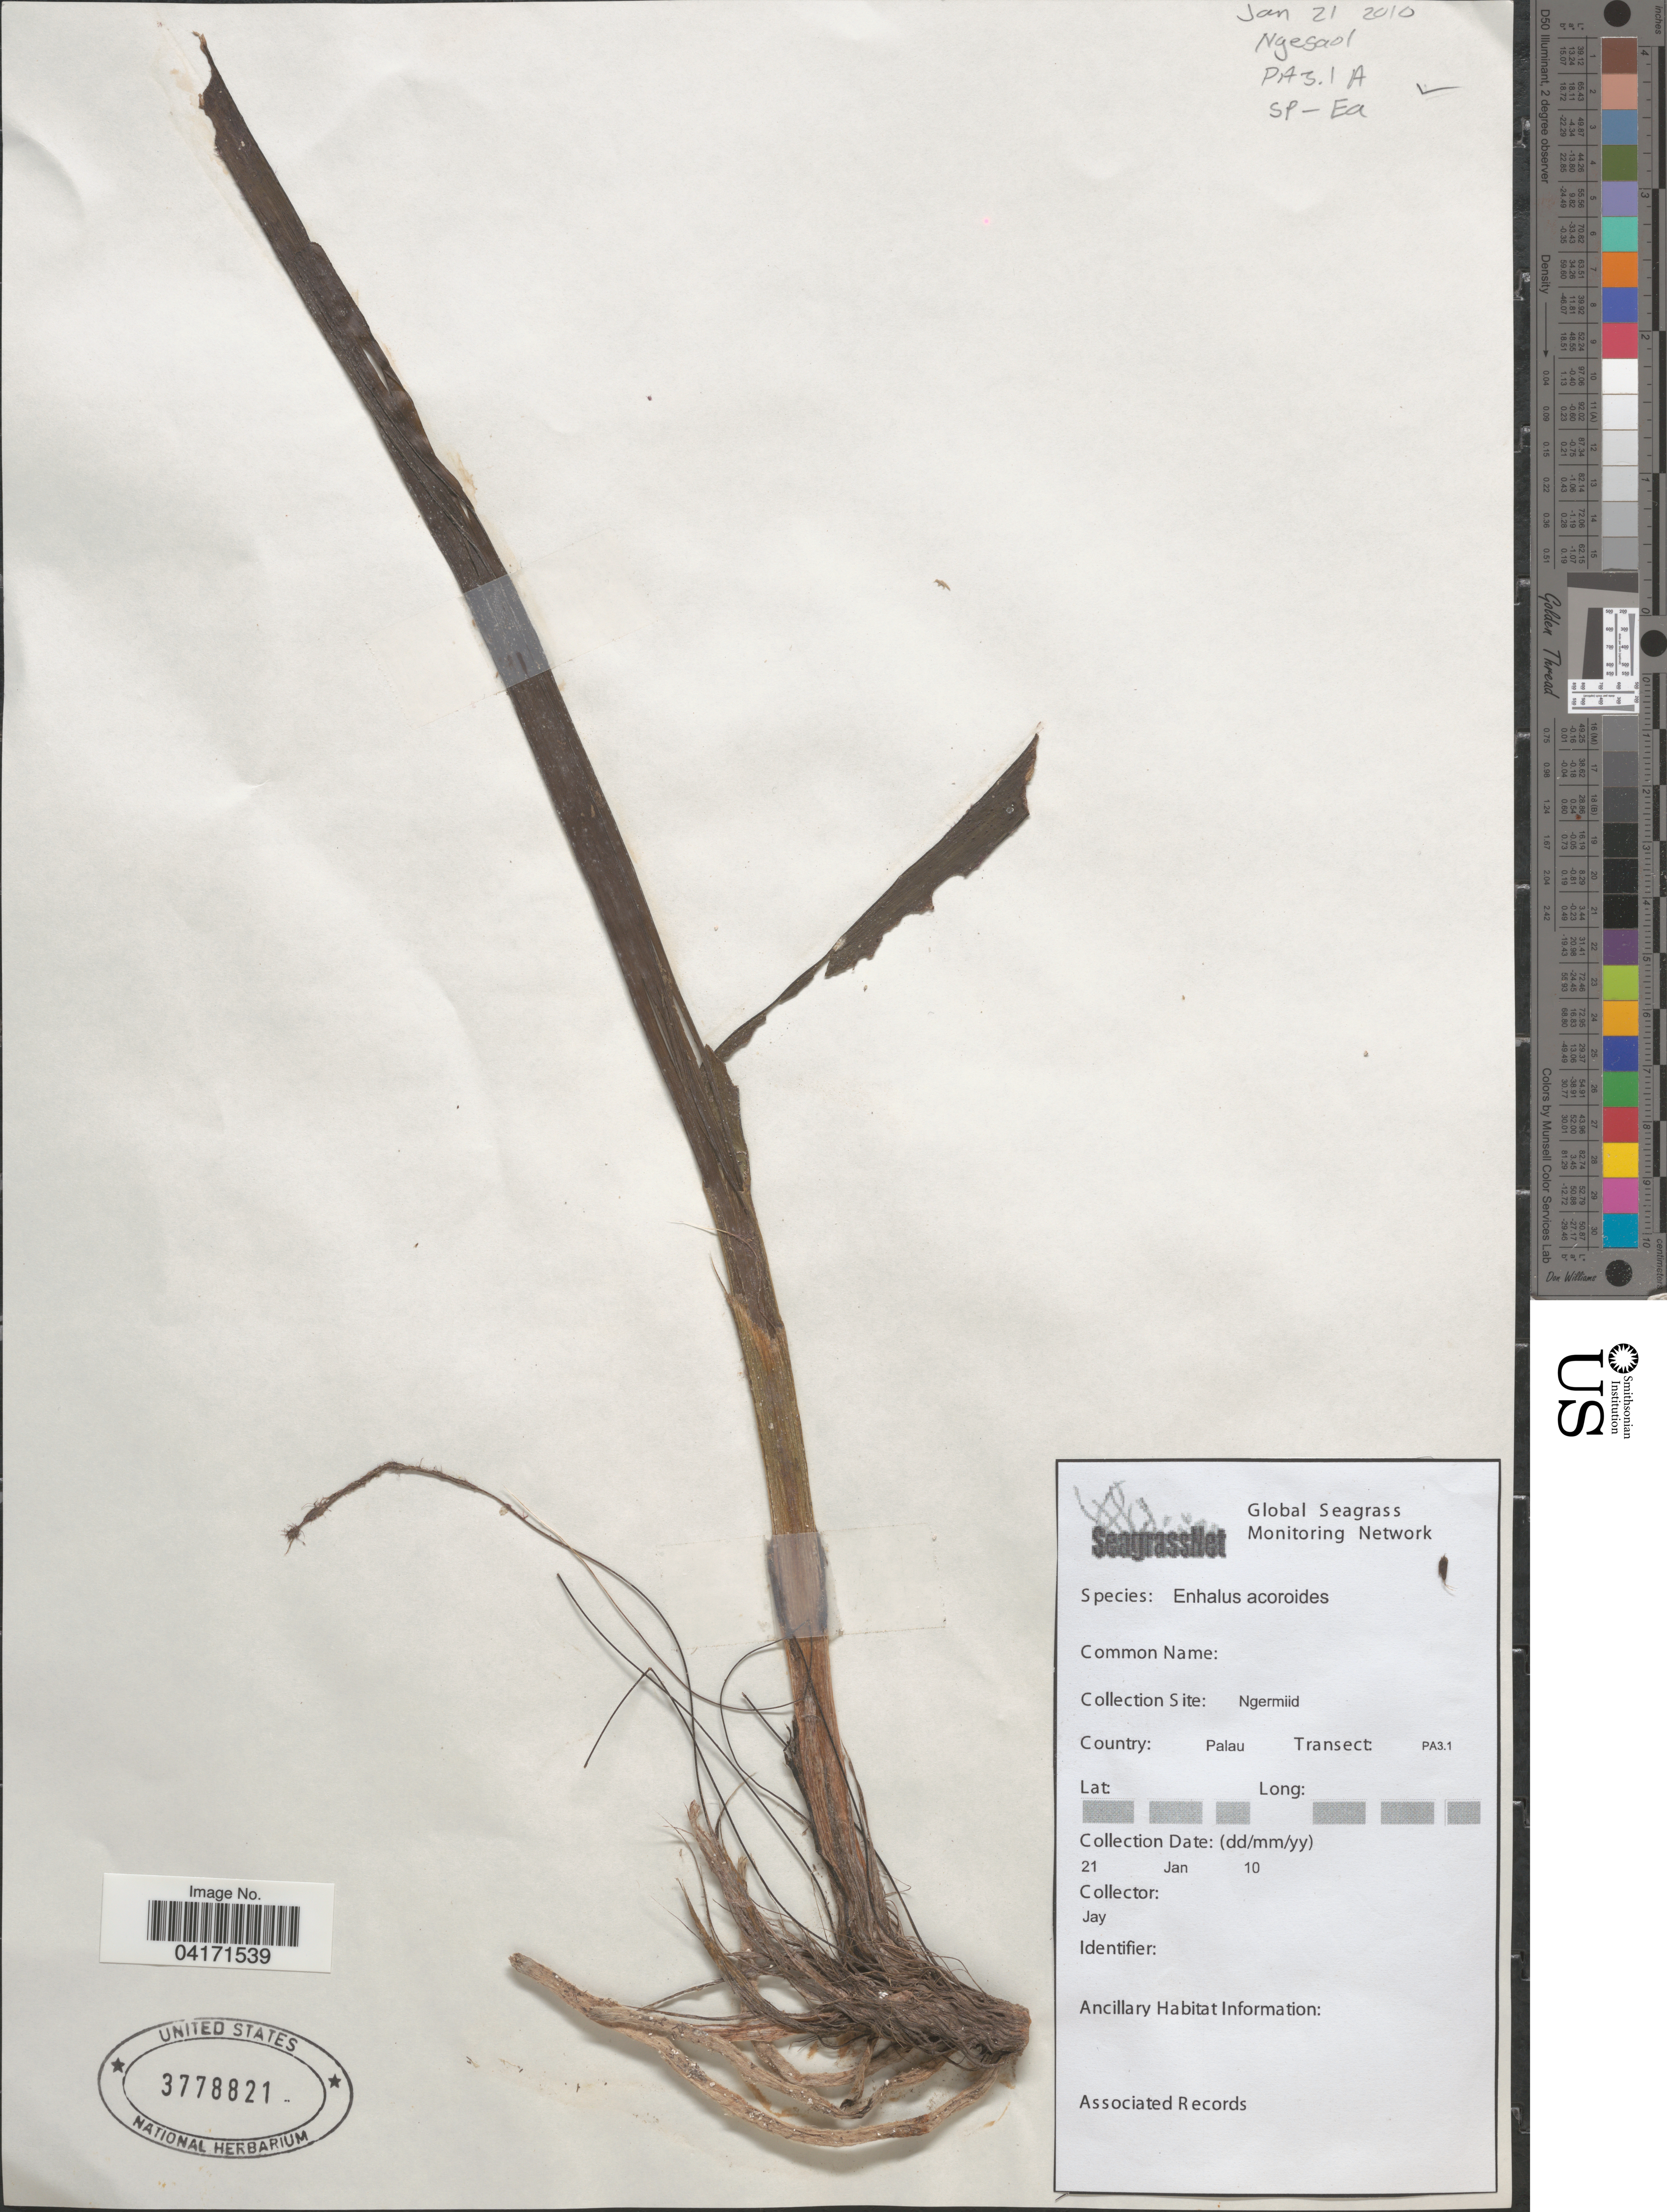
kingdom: Plantae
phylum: Tracheophyta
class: Liliopsida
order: Alismatales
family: Hydrocharitaceae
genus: Enhalus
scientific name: Enhalus acoroides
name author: (L. f.) Royle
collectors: Jay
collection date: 2010-01-21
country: Palau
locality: Ngesaol. PA3.1 A. SP-Ea. Ngermiid. Palau. Transect: PA3.1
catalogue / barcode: US 3778821